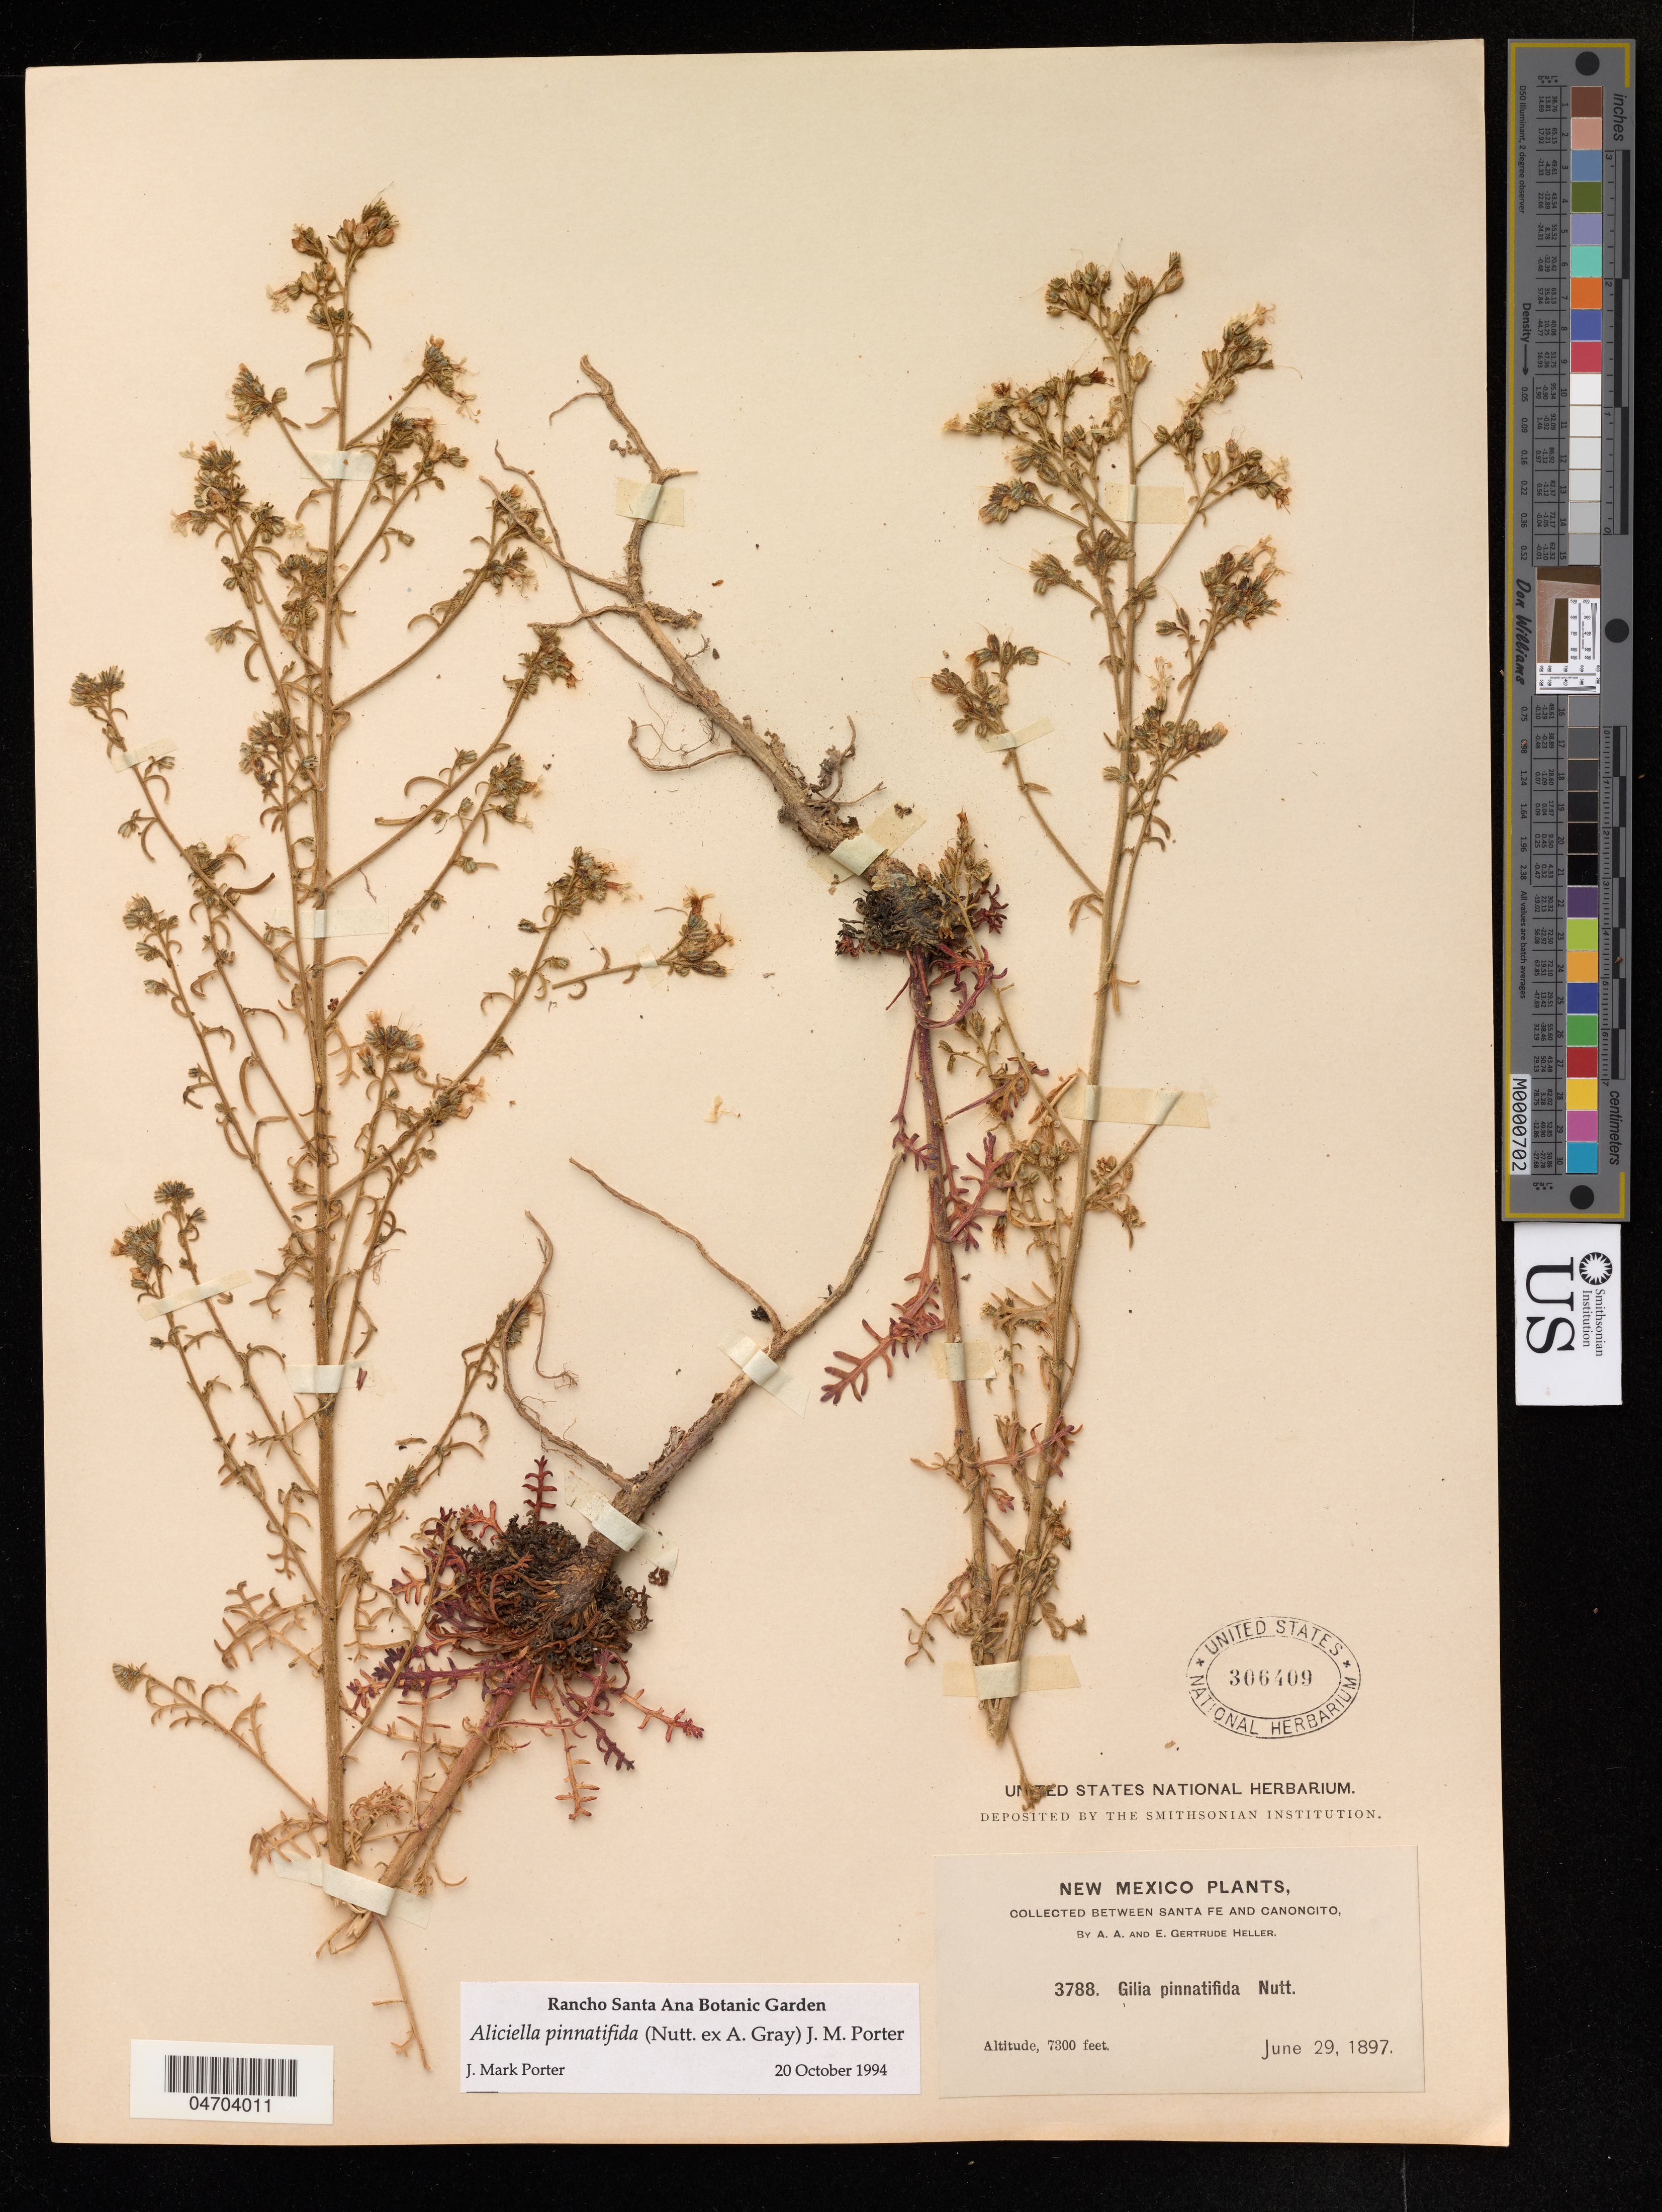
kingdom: Plantae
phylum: Tracheophyta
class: Magnoliopsida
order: Ericales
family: Polemoniaceae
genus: Aliciella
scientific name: Aliciella pinnatifida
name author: (Nutt. ex A. Gray) J.M. Porter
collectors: E. Gertrude Heller & A. Heller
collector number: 3788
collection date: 1897-06-29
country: United States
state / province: New Mexico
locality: Between Santa Fe and Canoncito.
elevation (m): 2225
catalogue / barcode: US 306409